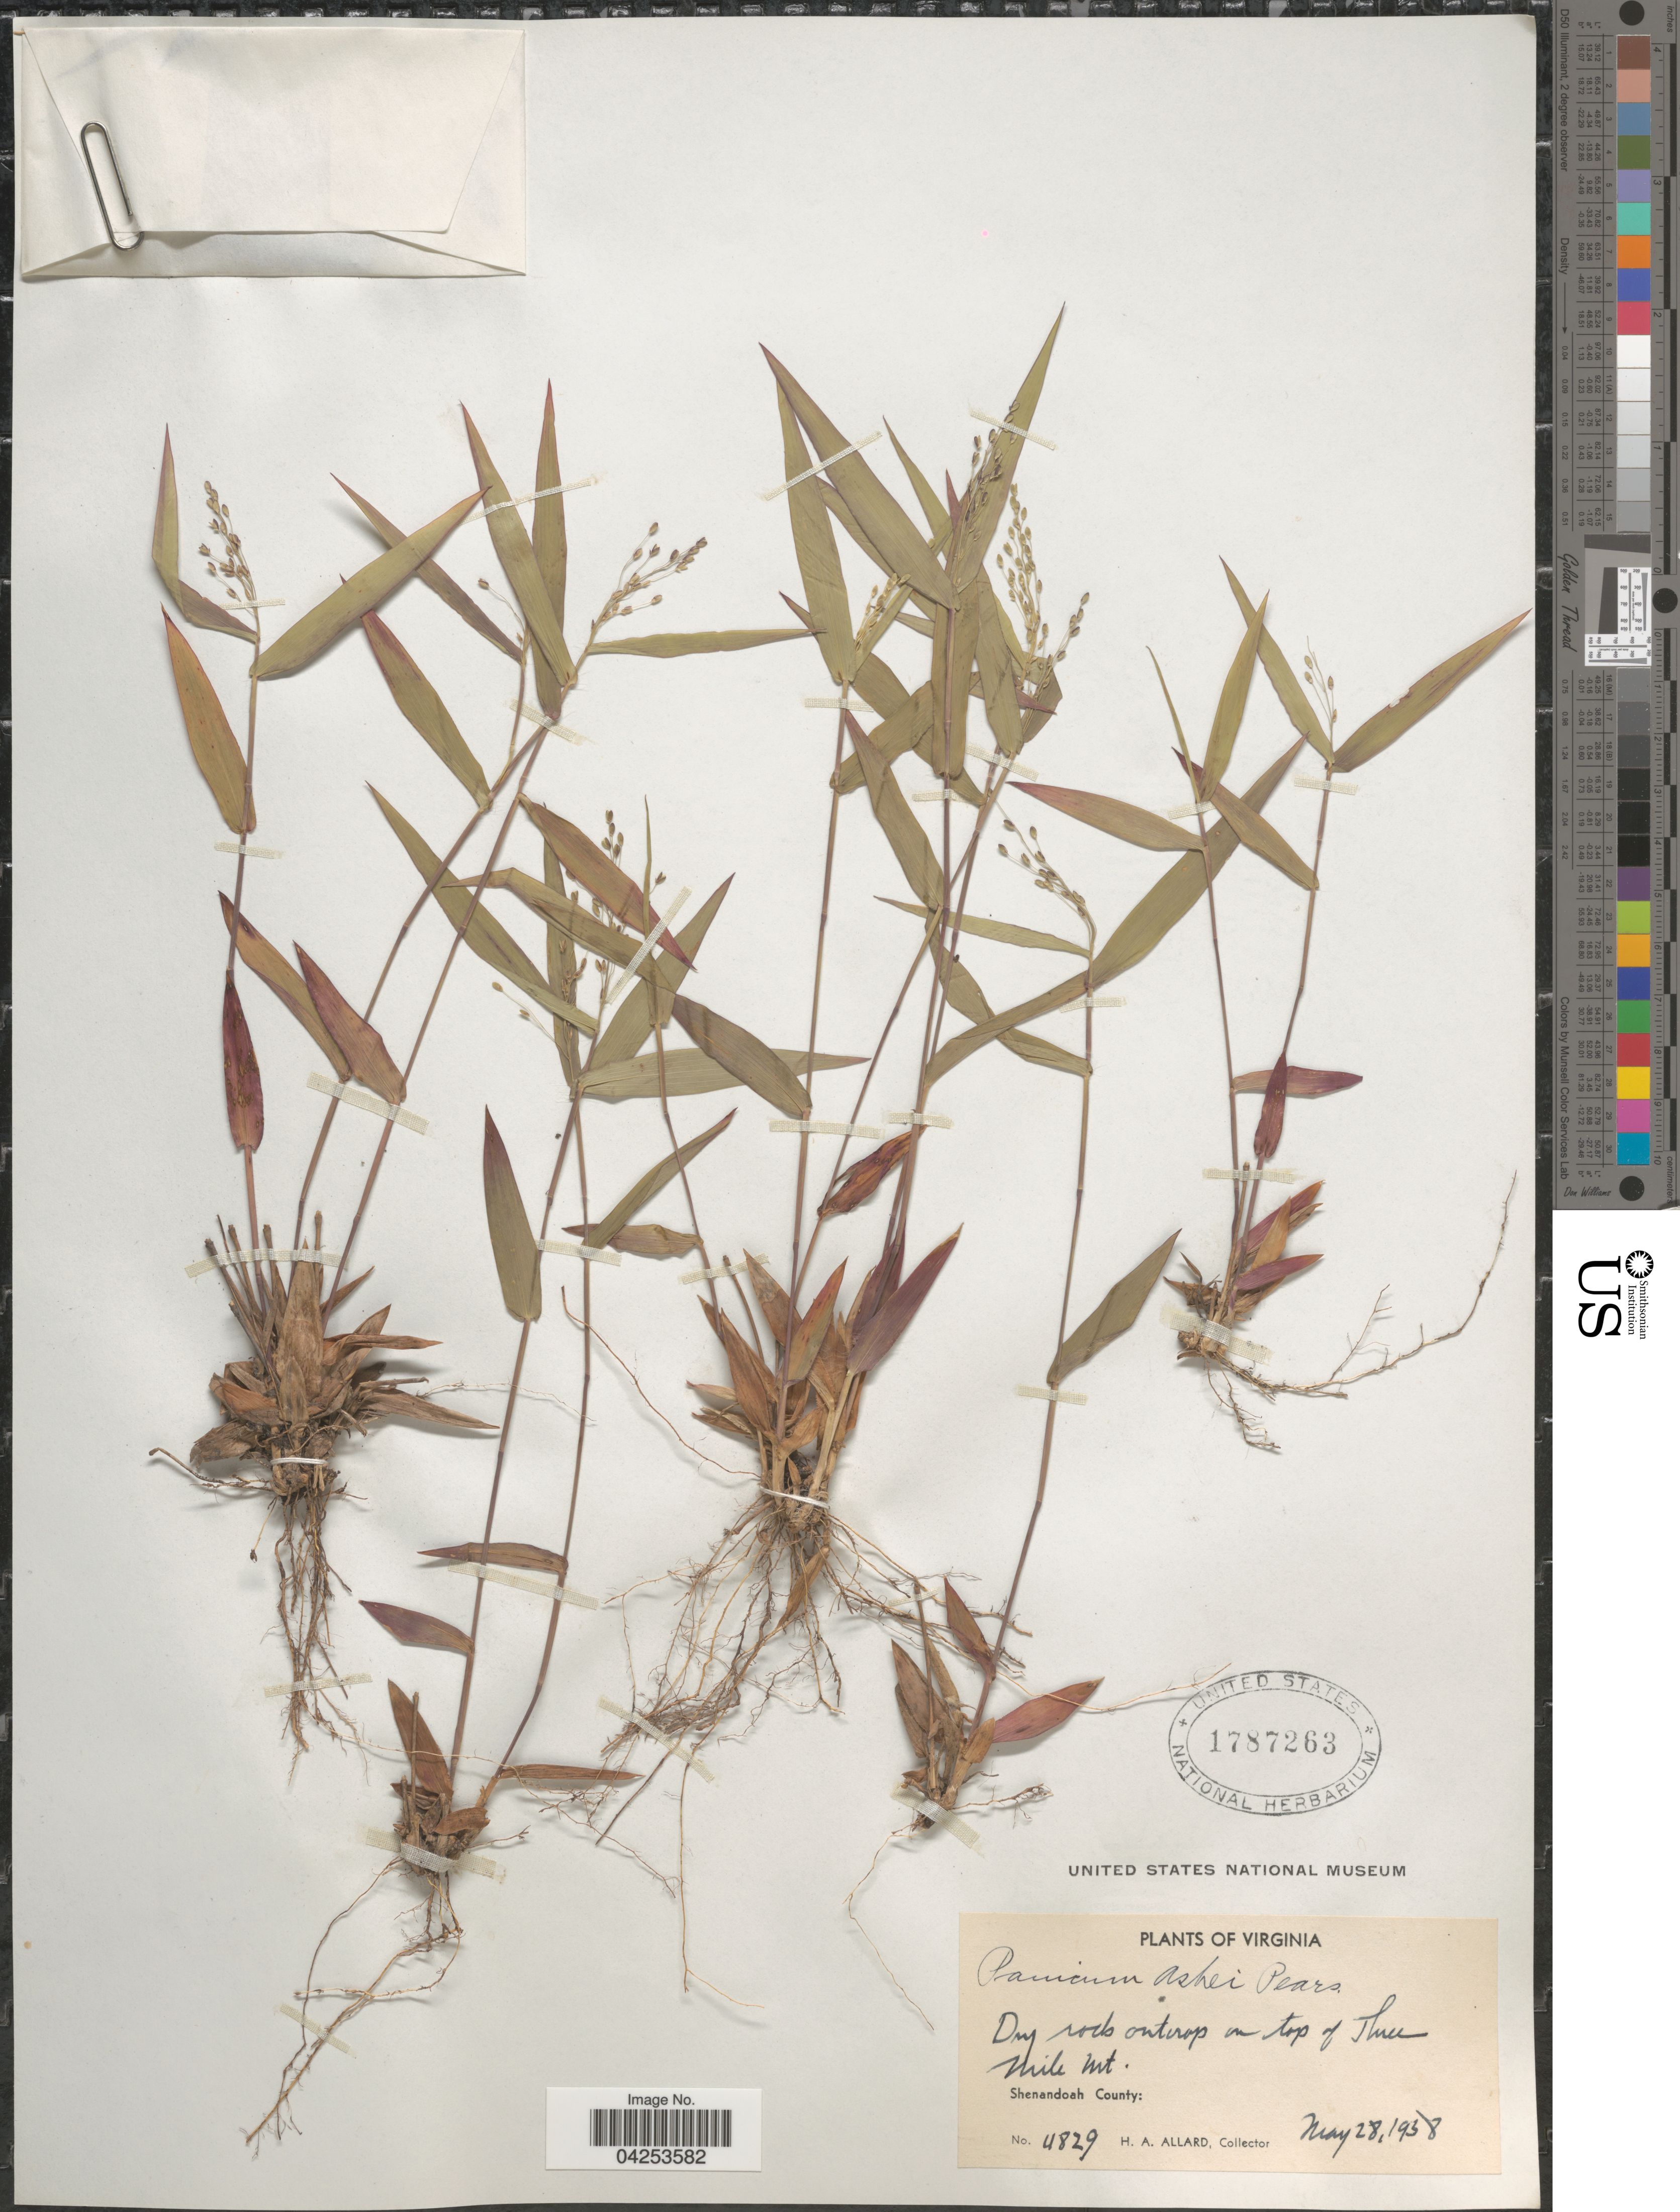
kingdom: Plantae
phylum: Tracheophyta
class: Liliopsida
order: Poales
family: Poaceae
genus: Dichanthelium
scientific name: Dichanthelium commutatum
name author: (Schult.) Gould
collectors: H. A. Allard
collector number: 4829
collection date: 1938-05-28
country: United States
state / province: Virginia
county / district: Shenandoah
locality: Dry rocks outcrop on top of Three Mile Mt. Shenandoah County.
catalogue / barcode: US 1787263